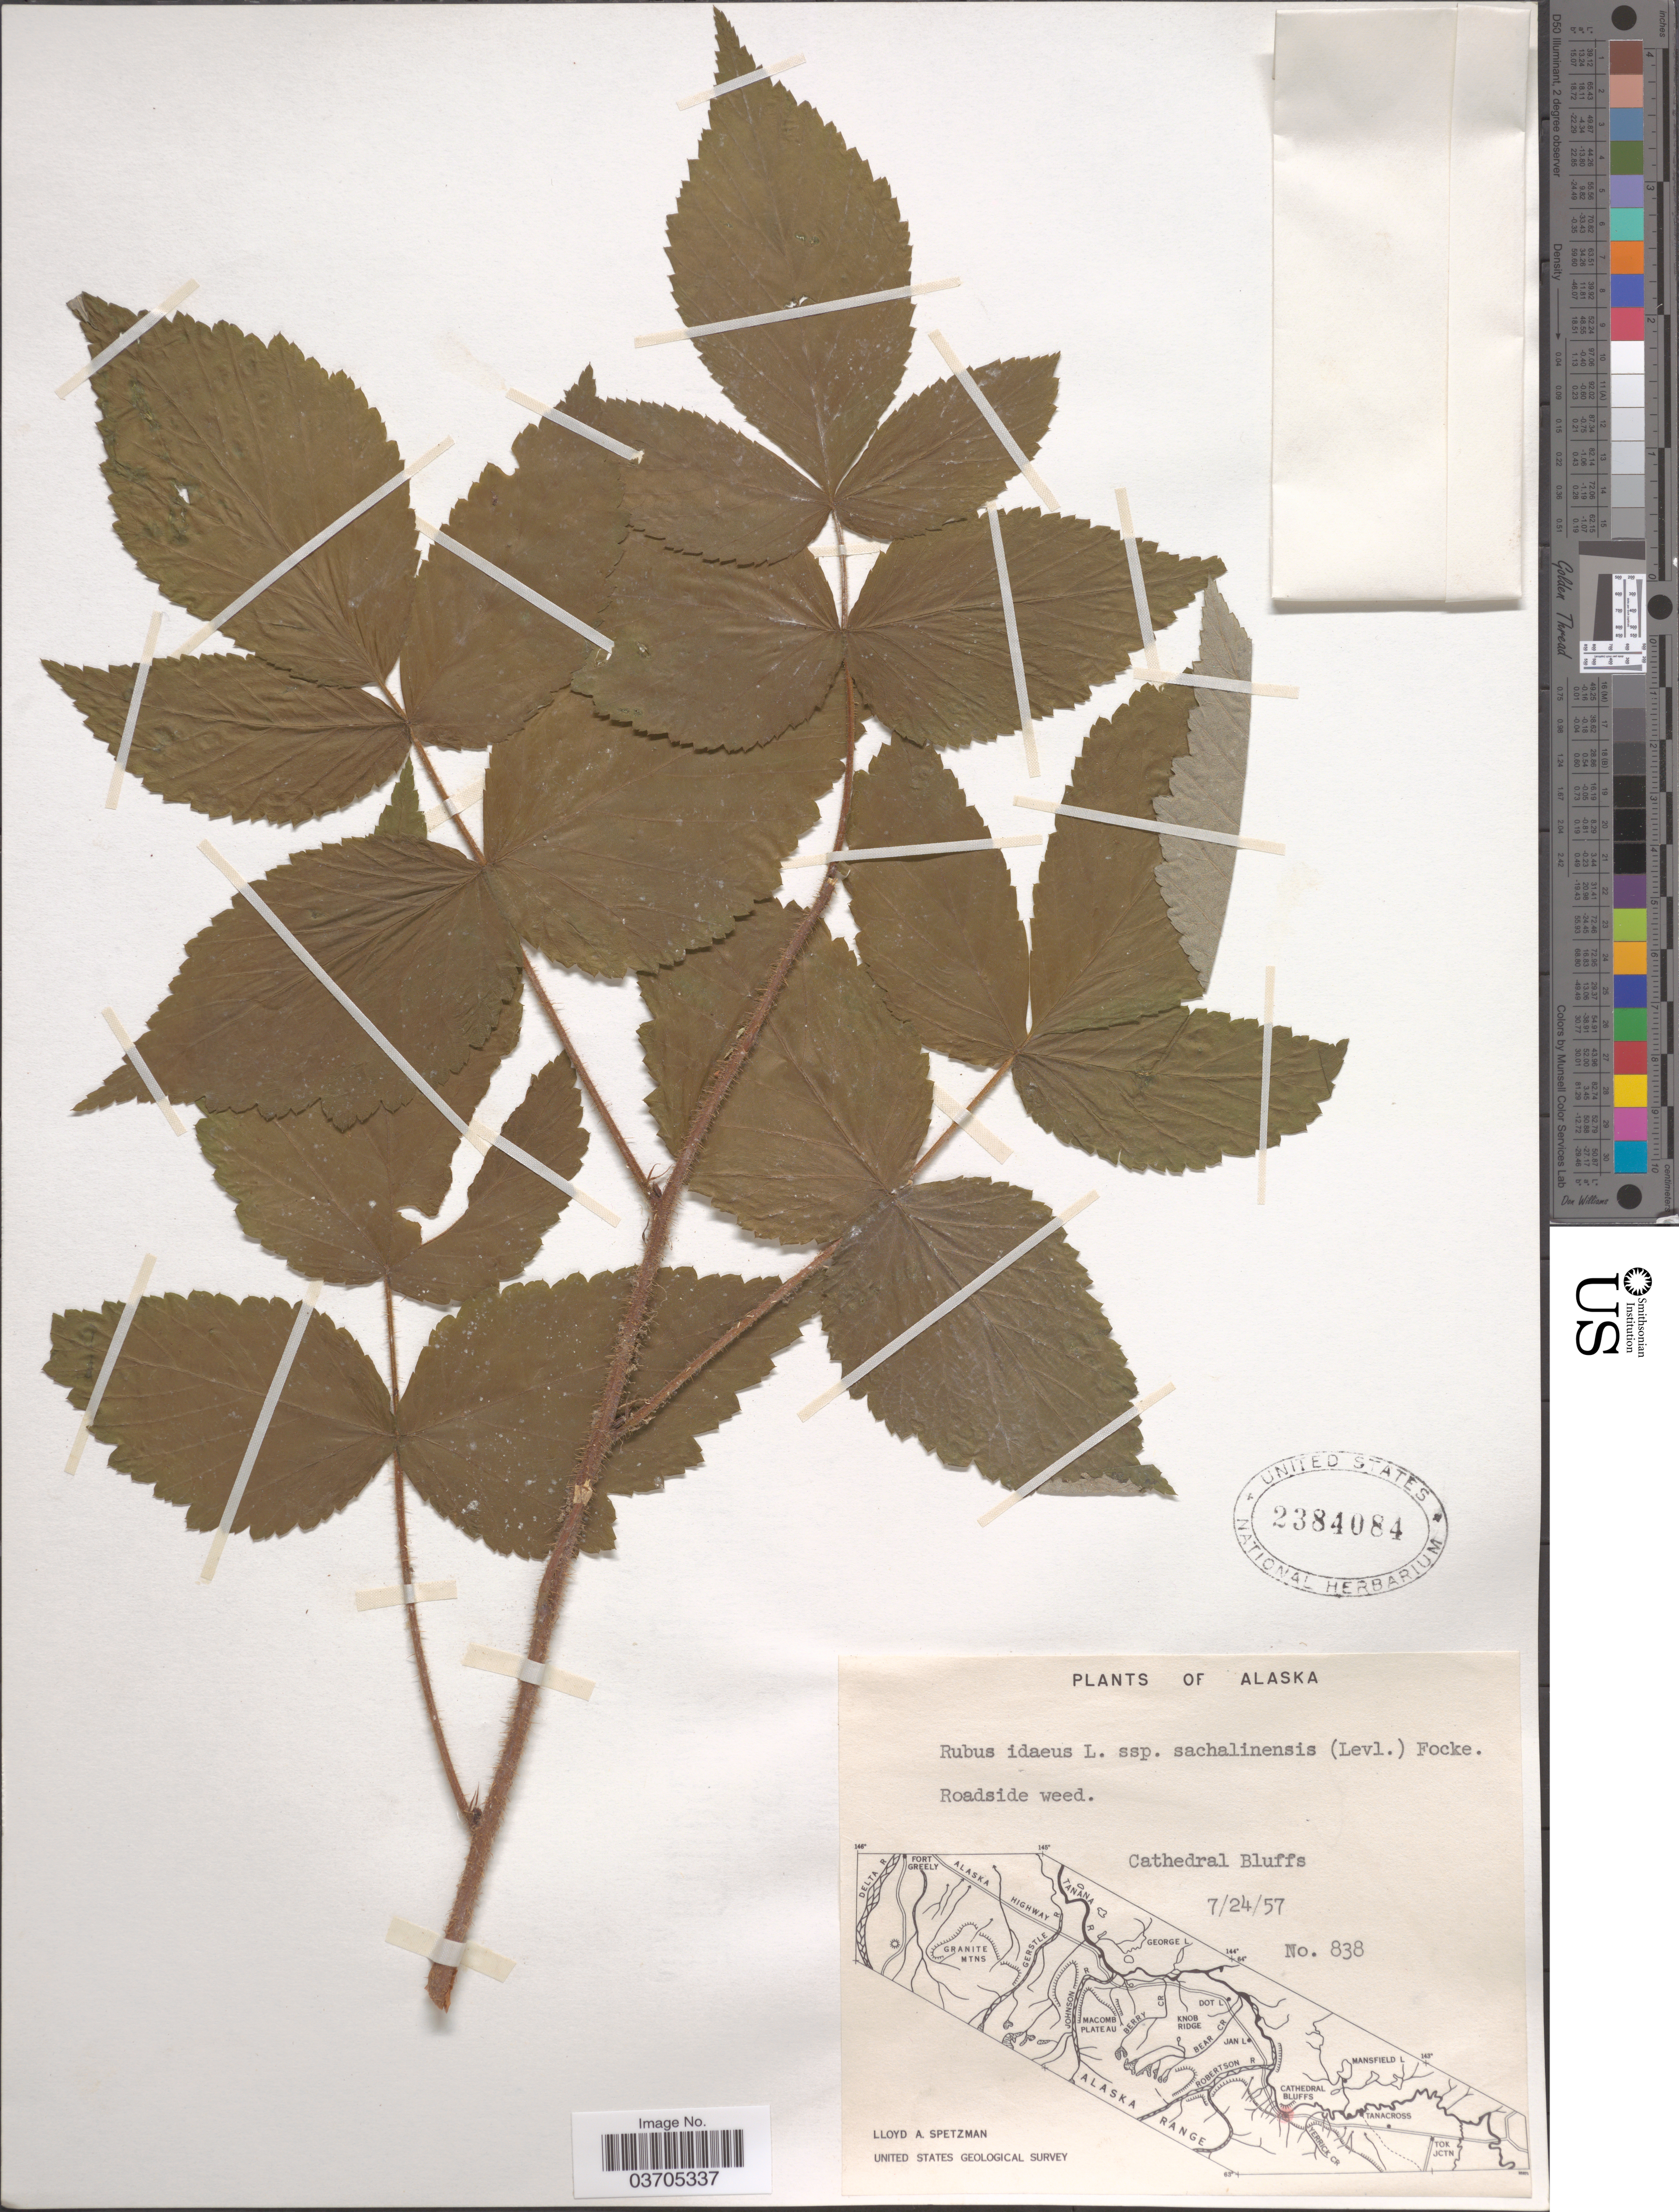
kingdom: Plantae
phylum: Tracheophyta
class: Magnoliopsida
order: Rosales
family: Rosaceae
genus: Rubus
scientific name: Rubus idaeus var. sachalinensis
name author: (H. Lév.) C.L. Hitchc.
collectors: L. Spetzman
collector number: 838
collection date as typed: Transcribed d/m/y: 24/7/57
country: United States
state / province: Alaska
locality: Cathedral Bluffs.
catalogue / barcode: US 2384084